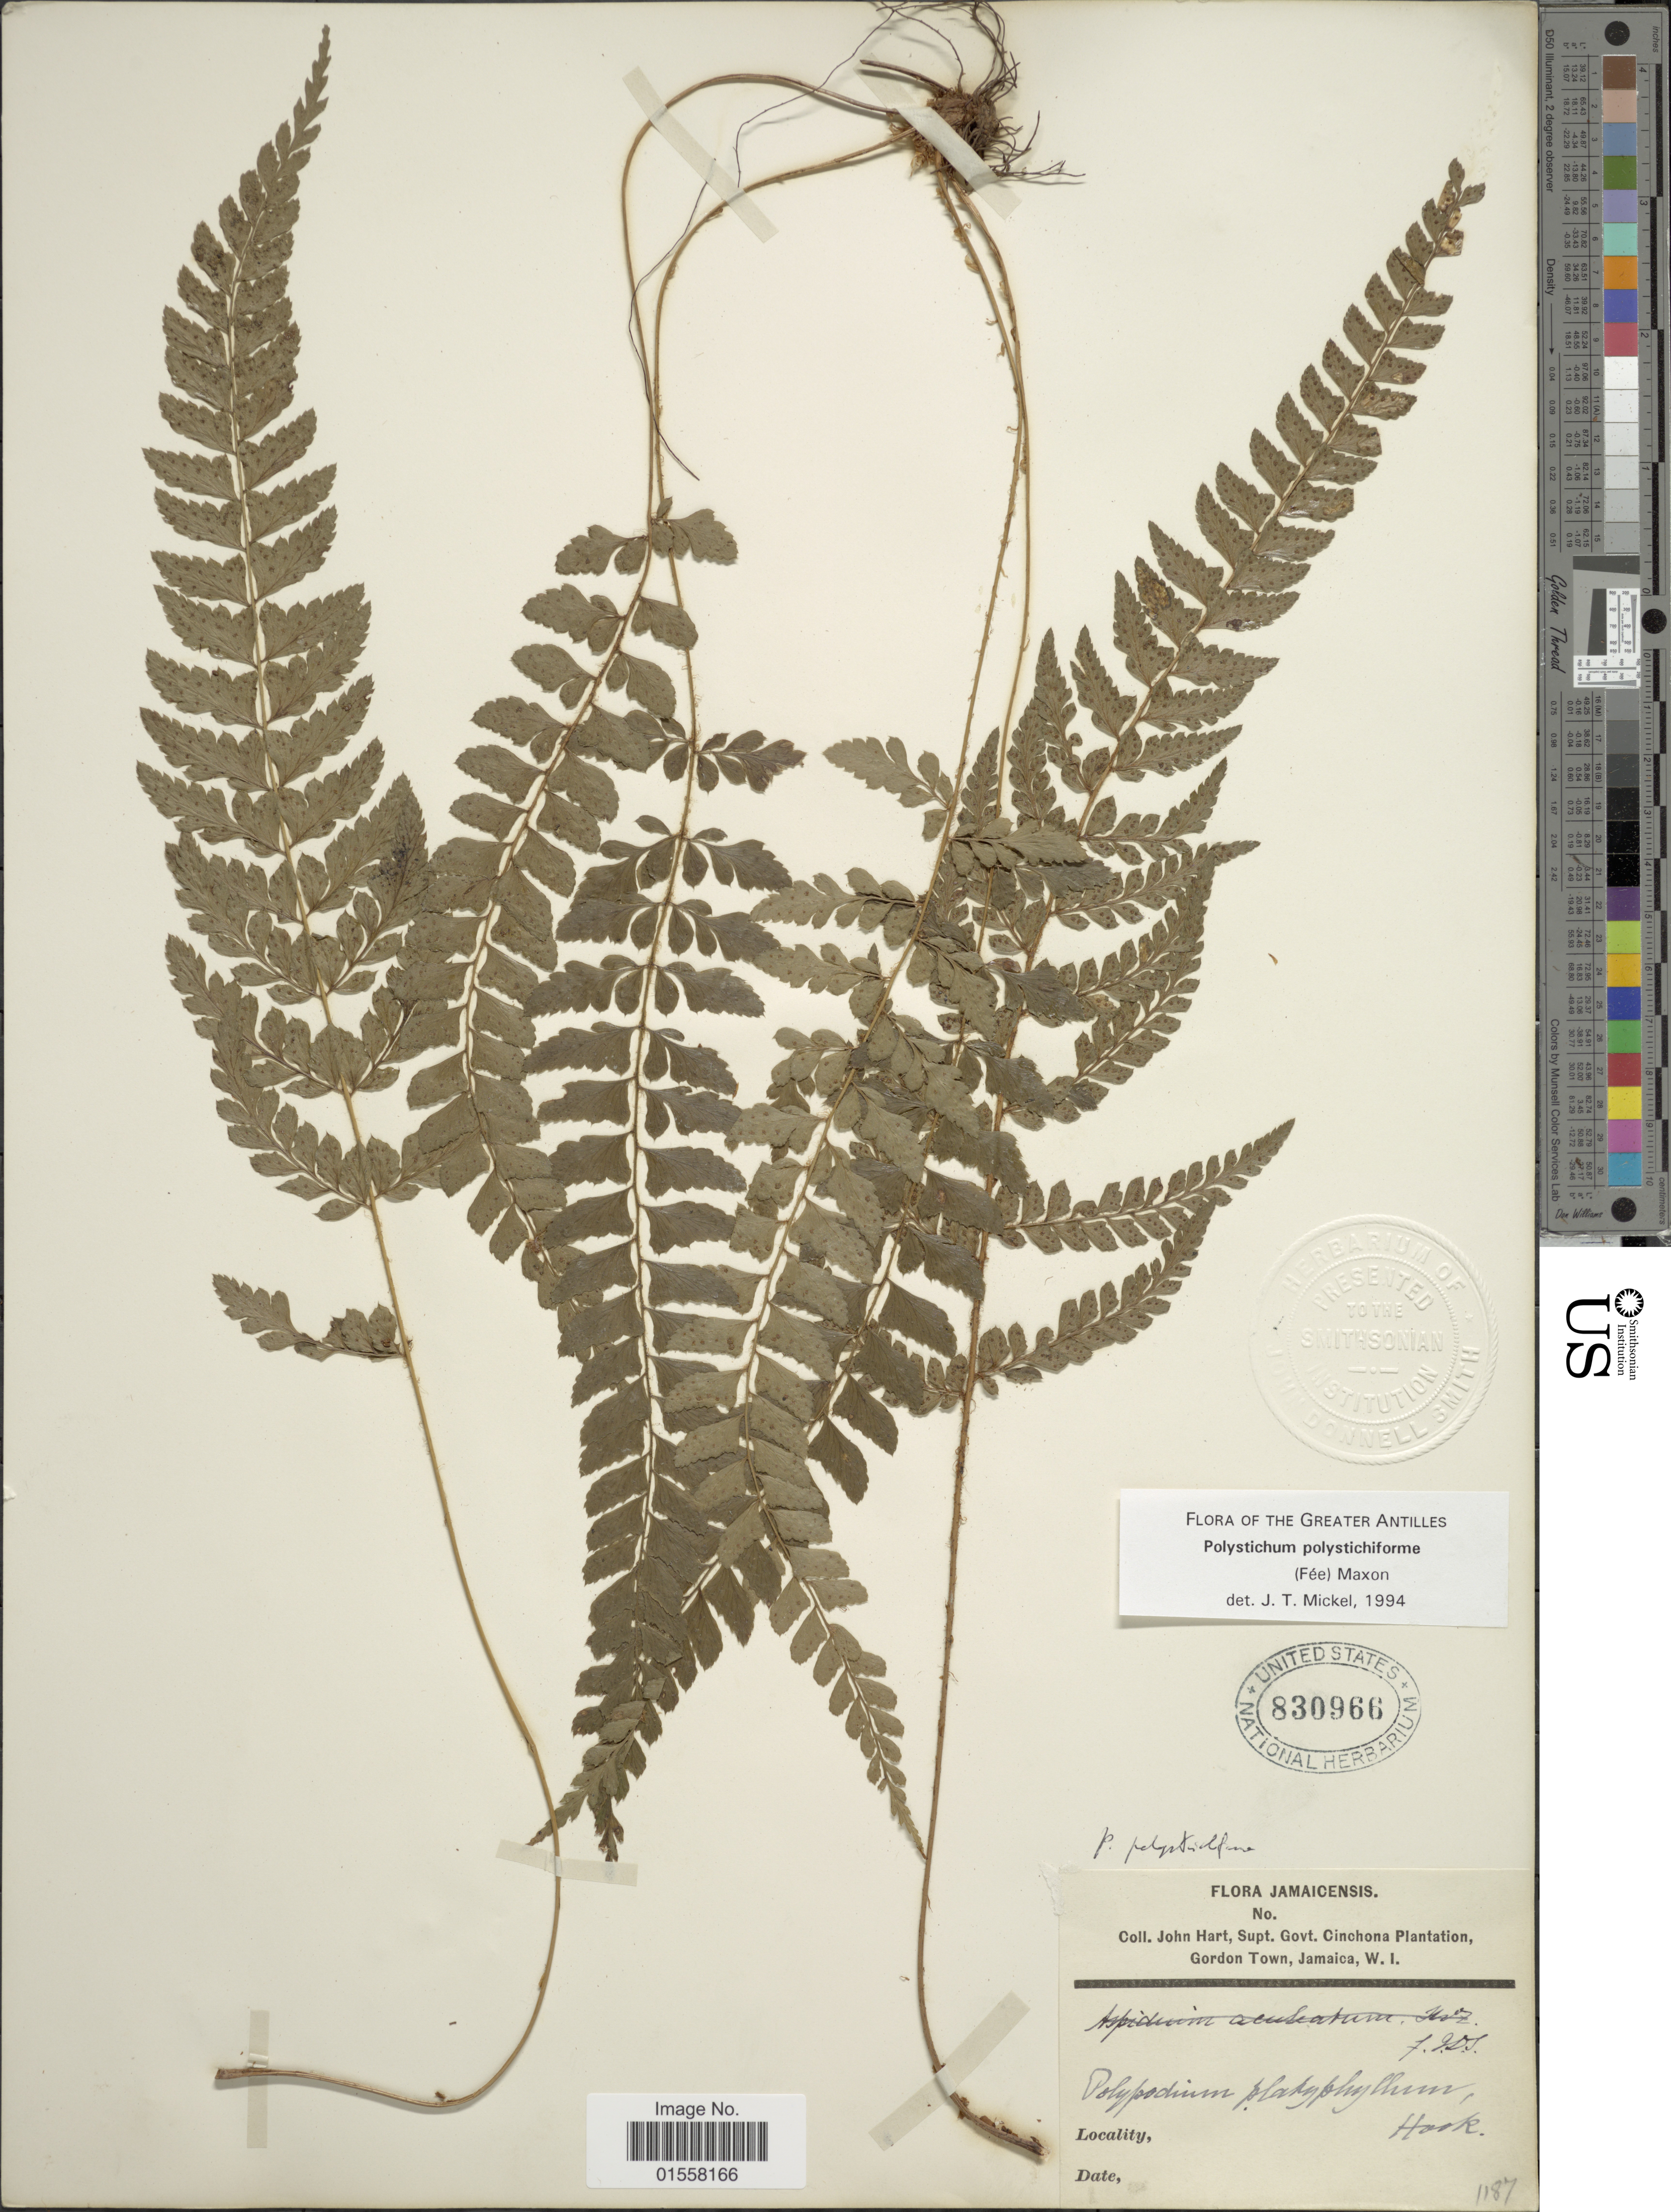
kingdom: Plantae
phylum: Tracheophyta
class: Polypodiopsida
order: Polypodiales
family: Dryopteridaceae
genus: Polystichum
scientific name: Polystichum polystichiforme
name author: (Fée) Maxon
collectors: J. H. Hart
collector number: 1187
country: Jamaica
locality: Jamaicensis.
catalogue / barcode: US 830966